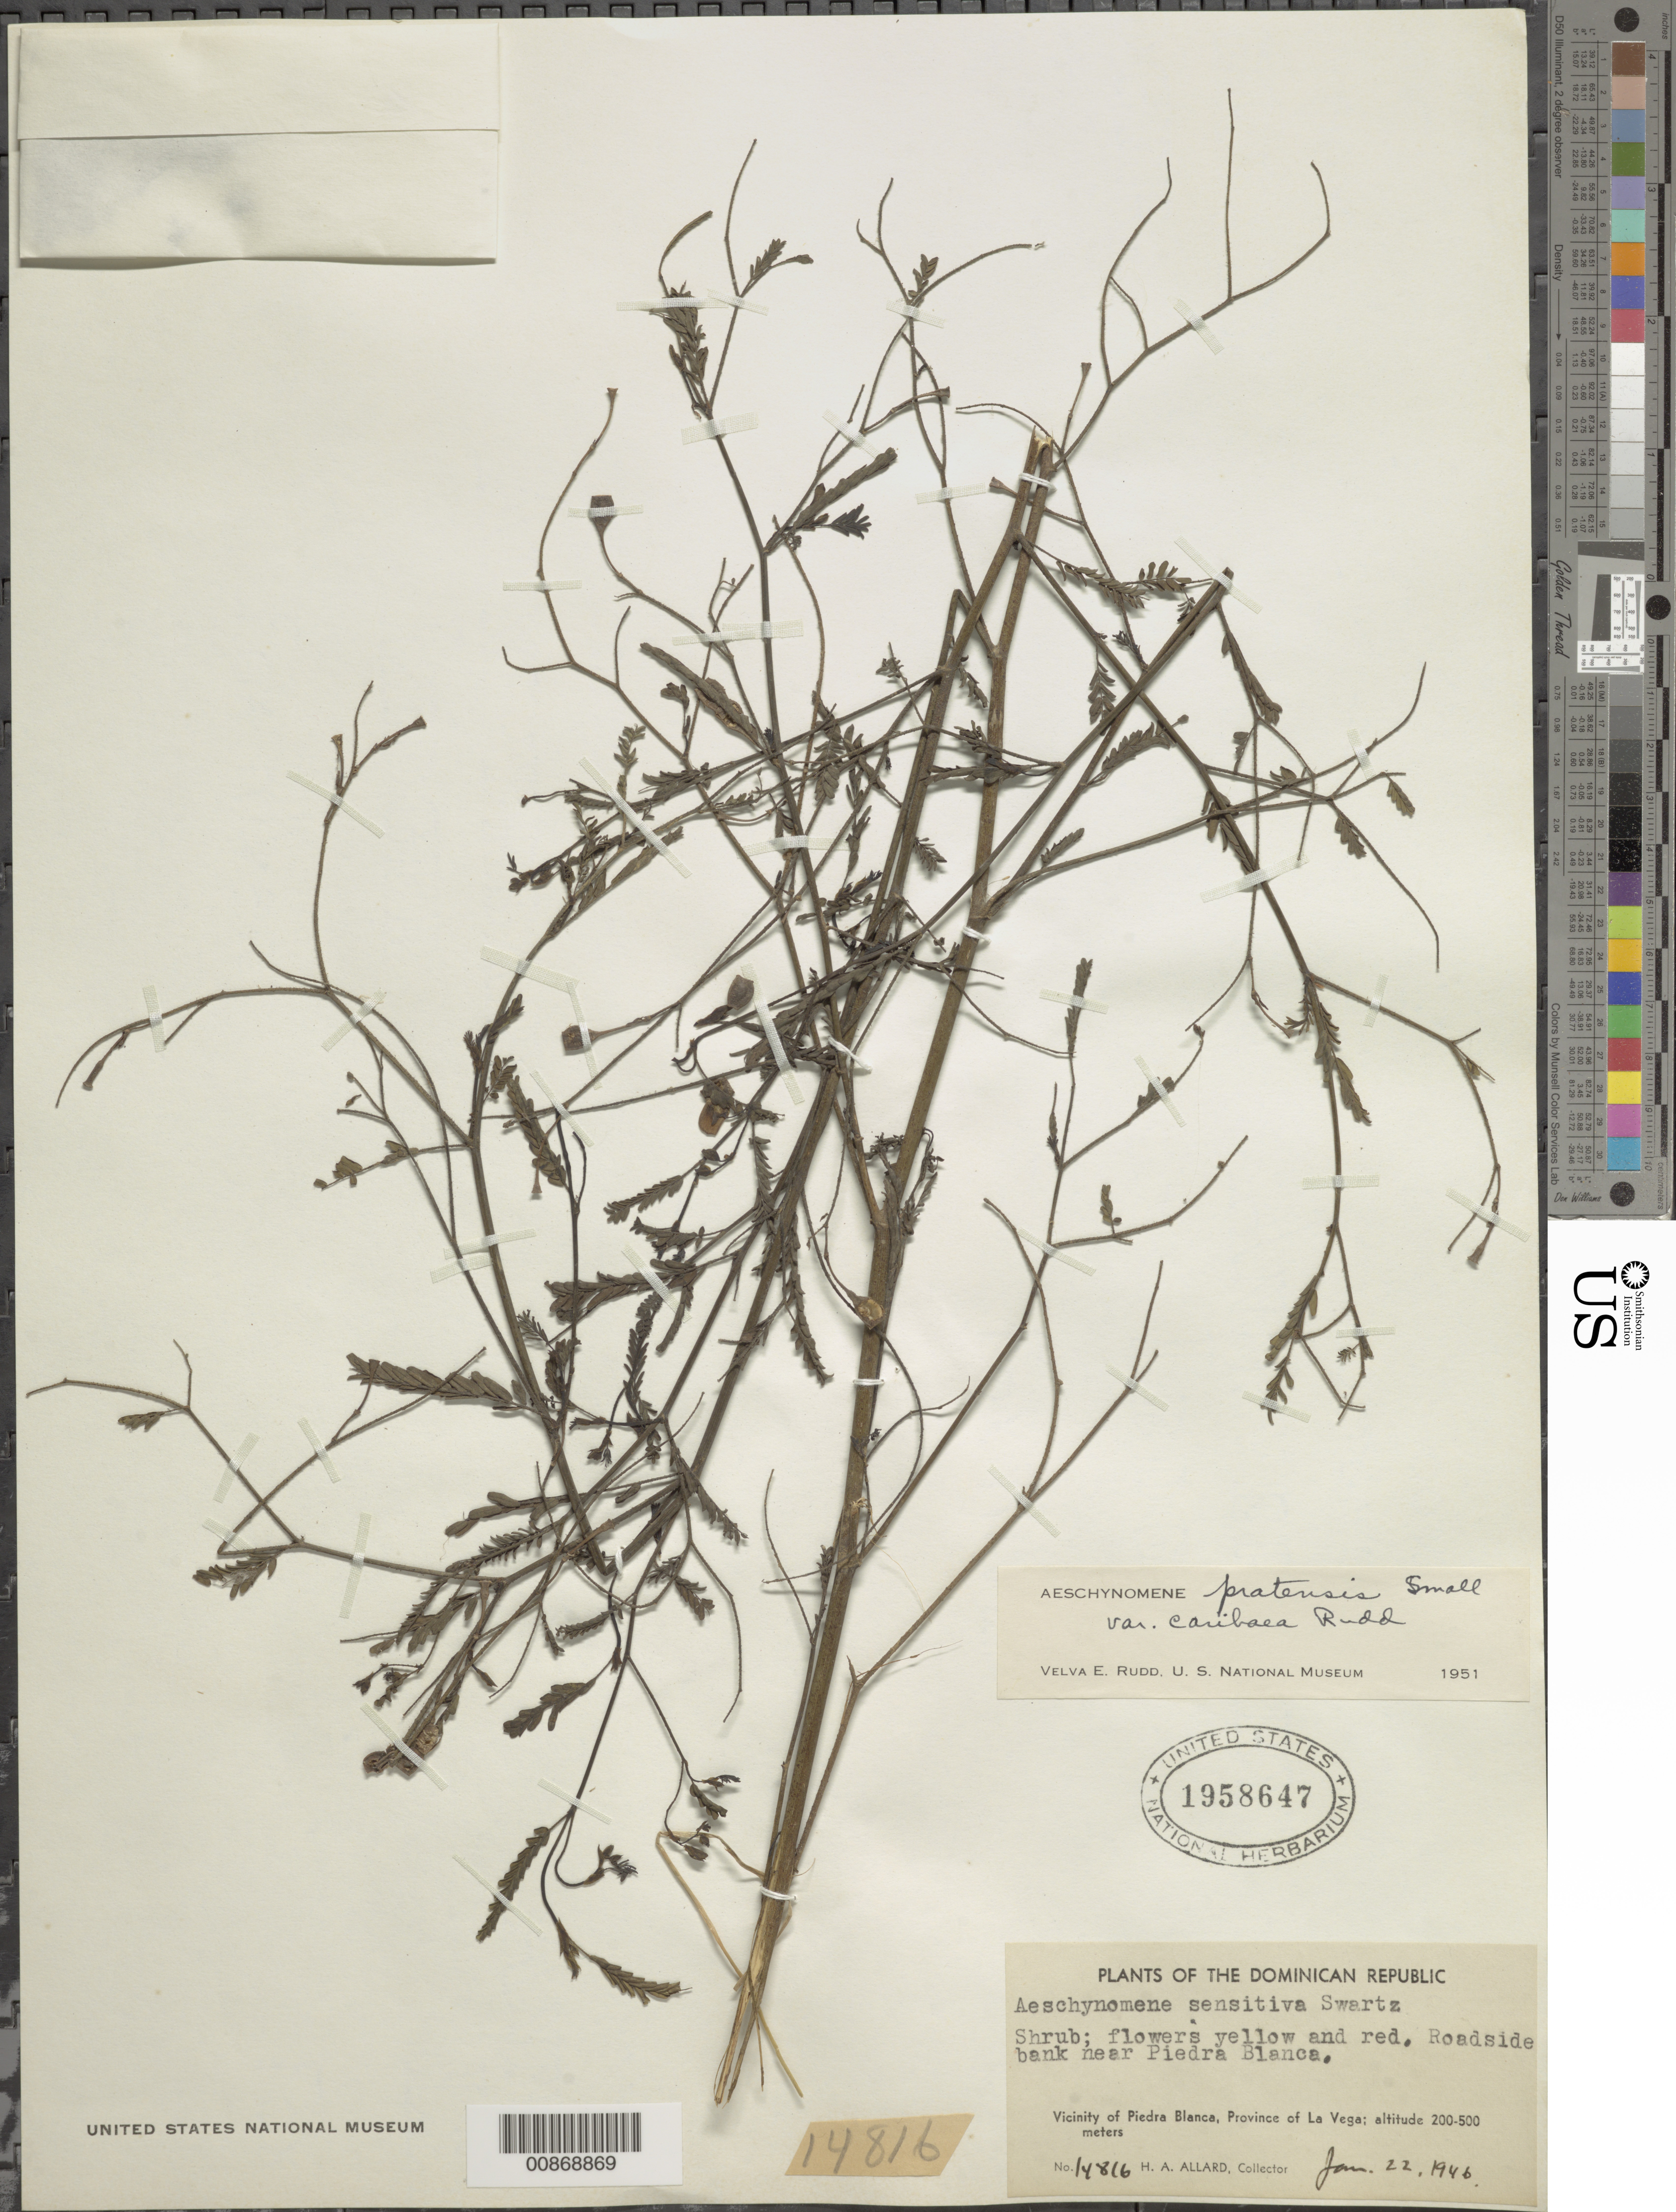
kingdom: Plantae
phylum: Tracheophyta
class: Magnoliopsida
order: Fabales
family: Fabaceae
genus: Aeschynomene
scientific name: Aeschynomene pratensis var. caribaea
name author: Rudd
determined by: Rudd, V. E.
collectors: H. A. Allard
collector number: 14816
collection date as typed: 22 Jan 1946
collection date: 1946-01-22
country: Dominican Republic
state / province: La Vega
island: Hispaniola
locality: Near Piedra Blanca.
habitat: Roadside bank.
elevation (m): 200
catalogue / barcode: US 1958647